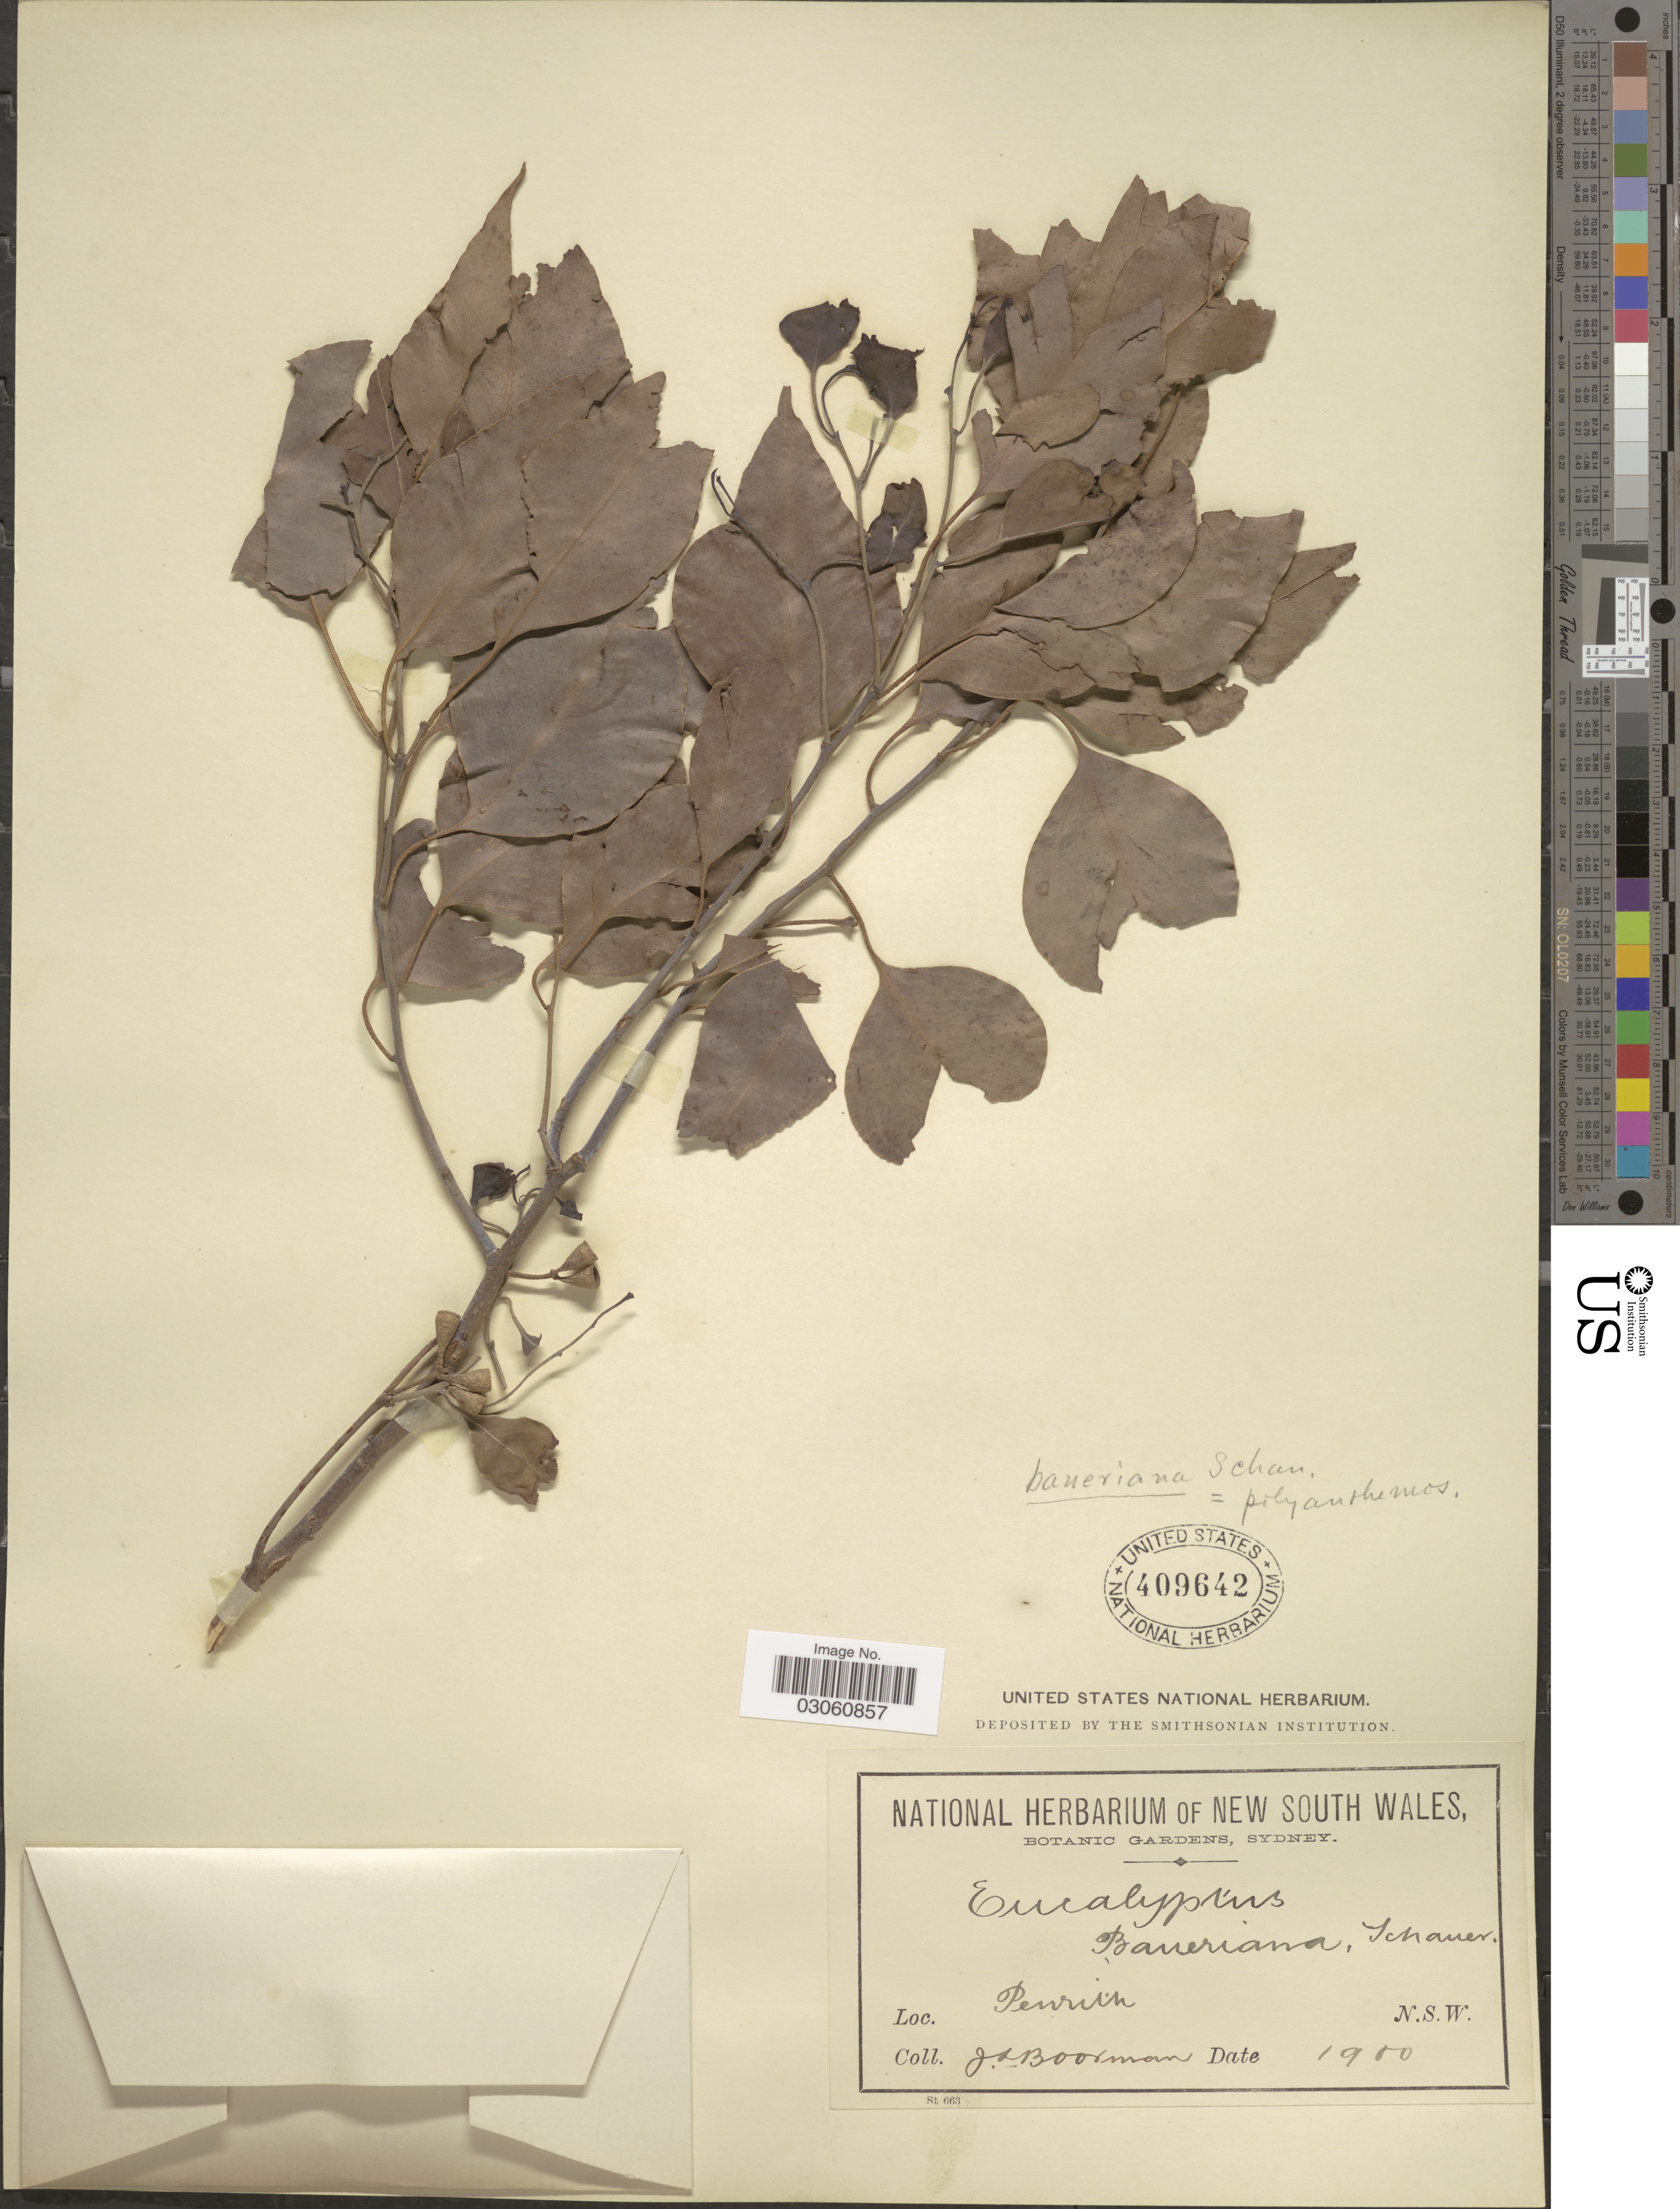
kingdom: Plantae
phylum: Tracheophyta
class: Magnoliopsida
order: Myrtales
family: Myrtaceae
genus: Eucalyptus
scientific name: Eucalyptus baueriana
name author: Schauer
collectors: J. Boorman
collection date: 1900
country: Australia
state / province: New South Wales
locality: Penrith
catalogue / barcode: US 409642